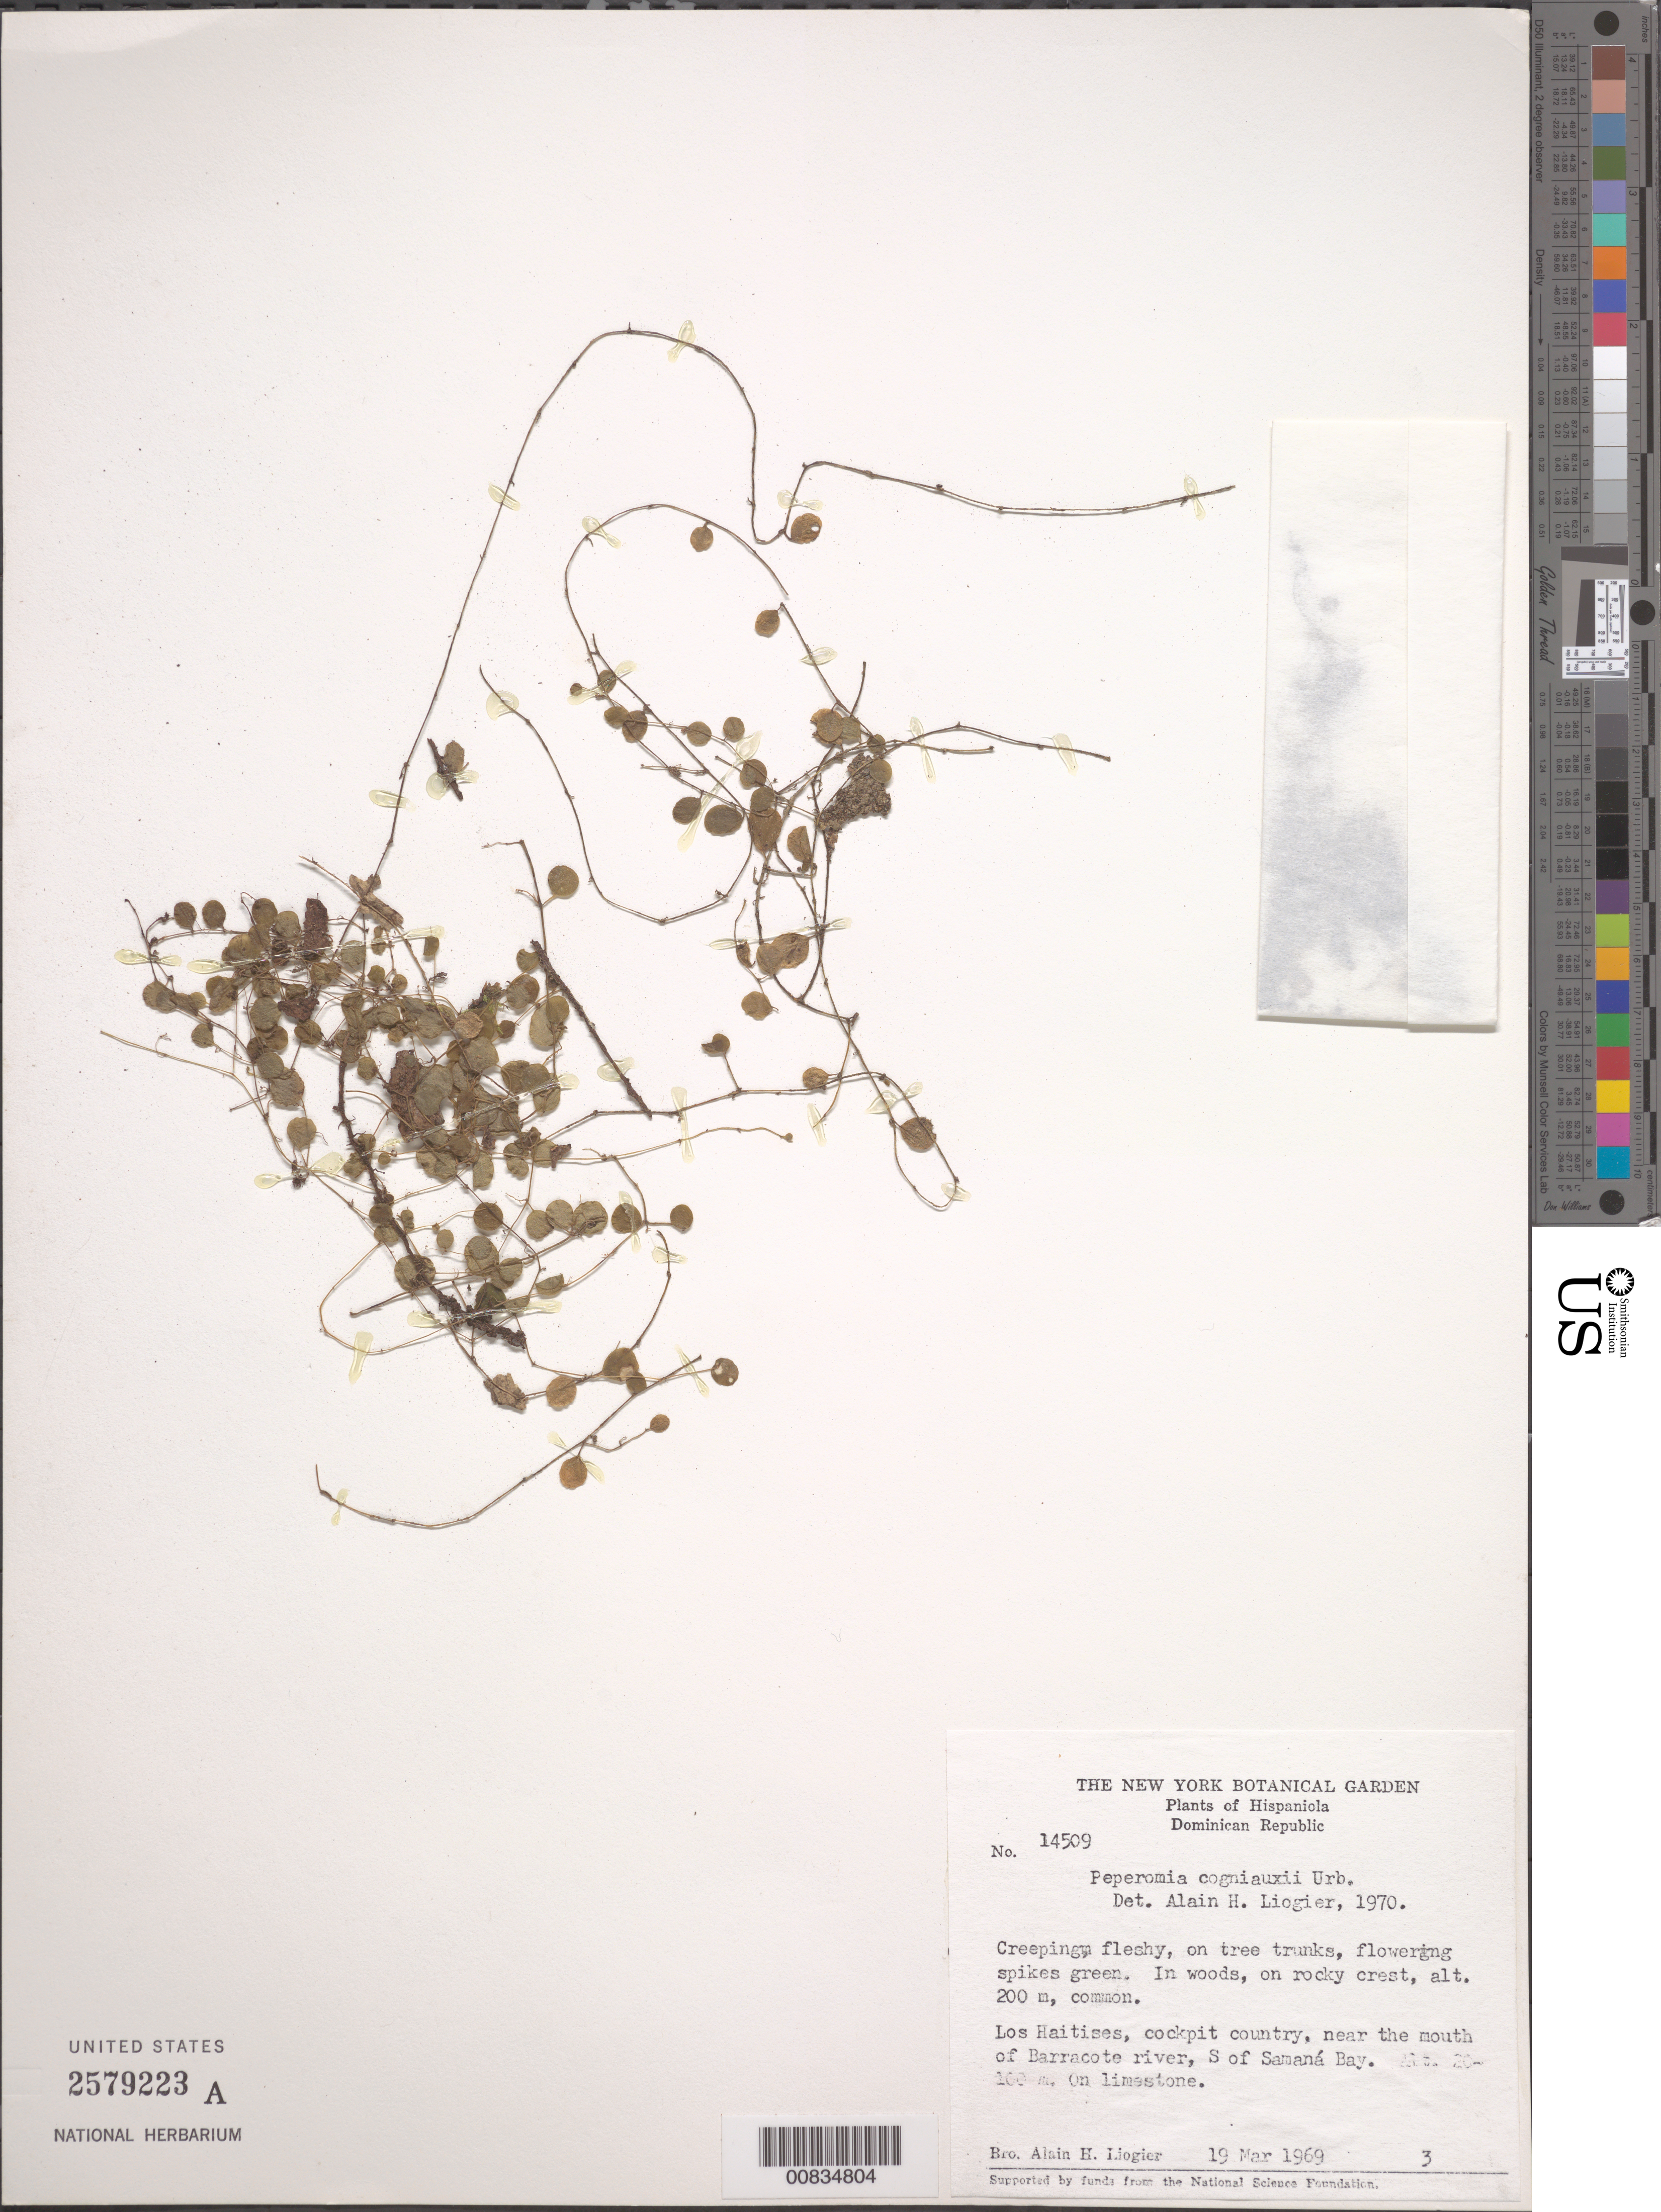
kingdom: Plantae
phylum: Tracheophyta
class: Magnoliopsida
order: Piperales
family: Piperaceae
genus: Peperomia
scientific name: Peperomia cogniauxii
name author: Urb.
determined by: Liogier, Alain H.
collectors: A. H. Liogier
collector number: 14509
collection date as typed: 19 Mar 1969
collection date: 1969-03-19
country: Dominican Republic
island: Hispaniola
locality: Los Haitises, cookpit country, near the mouth of Barracote River, S of Samaná Bay.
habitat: On tree trunks, on limestone.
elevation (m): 20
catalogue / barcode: US 2579223A